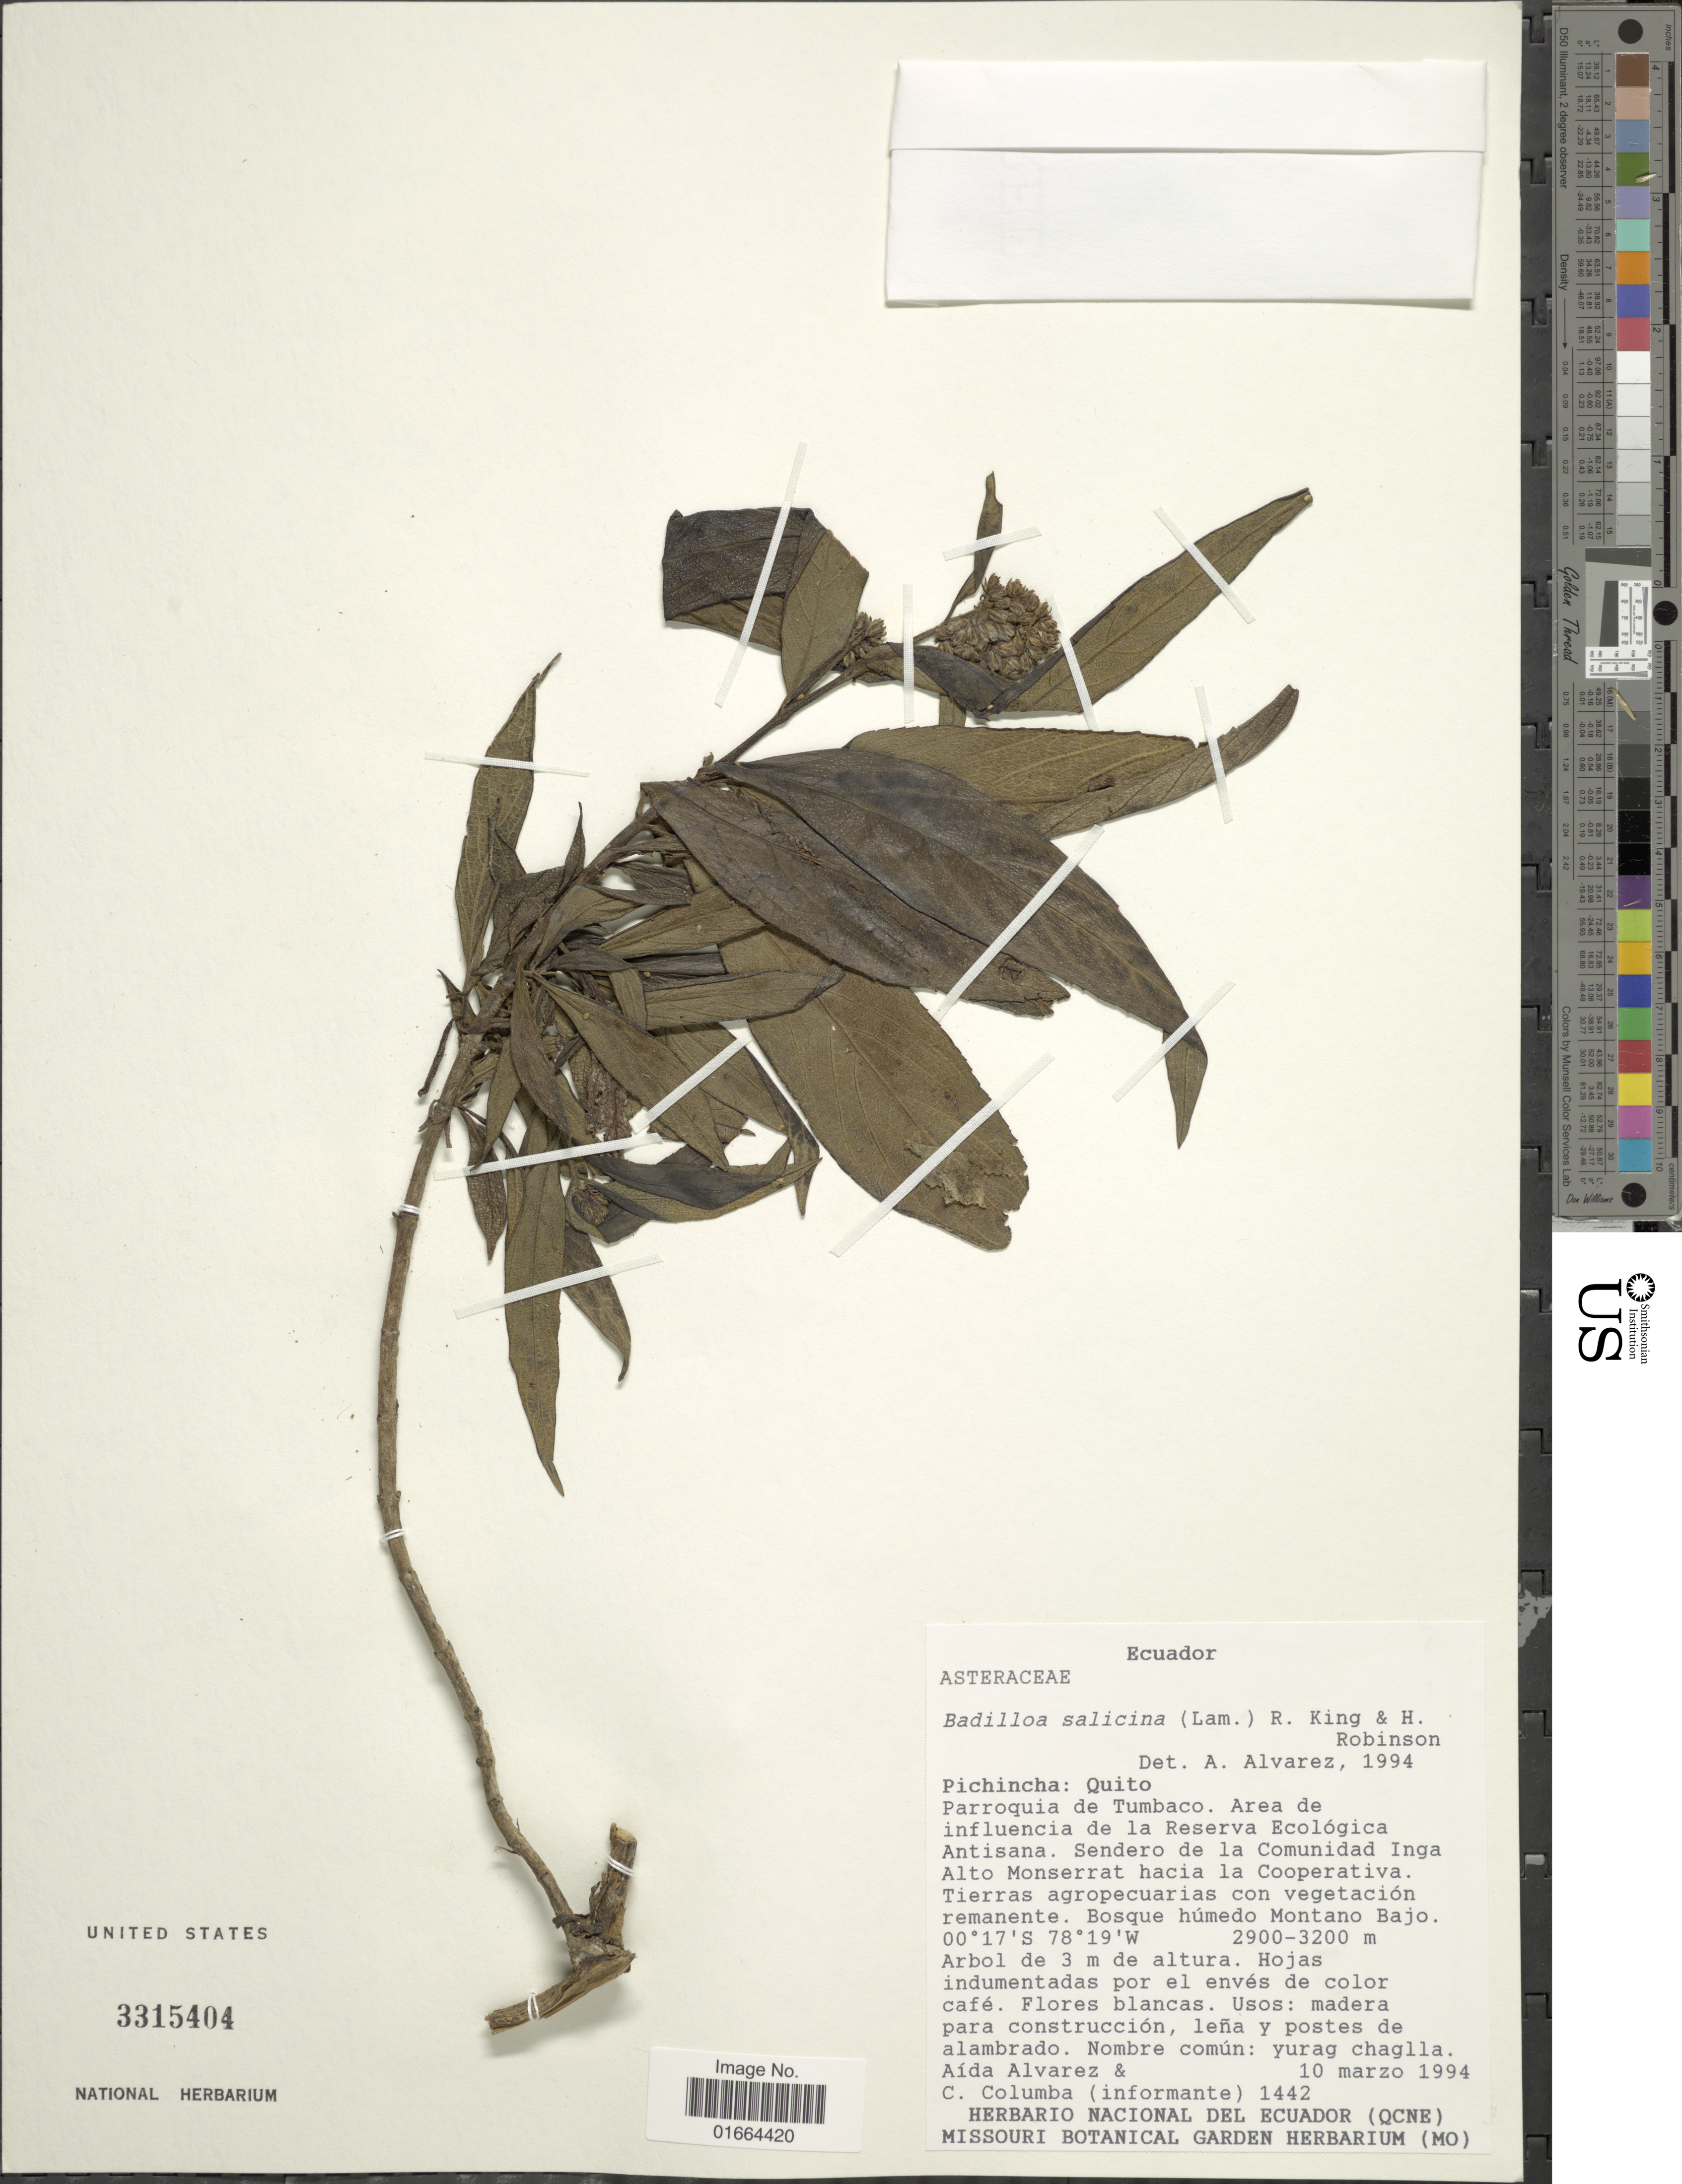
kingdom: Plantae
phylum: Tracheophyta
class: Magnoliopsida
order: Asterales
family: Asteraceae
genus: Badilloa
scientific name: Badilloa salicina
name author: (Lam.) R.M. King & H. Rob.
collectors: A. Alvarez & C. Columba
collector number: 1442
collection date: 1994-03-10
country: Ecuador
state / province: Pichincha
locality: Pichincha: Quito, Parroquia de Tumbaco, Area de influencia de la Reserva Ecologica Antisana, Sendero de la Comunidad Inga Alto Monserrat hacia la Cooperativa, Tierras agropecuarias con vegetation remanente, Bosque humedo Montano Bajo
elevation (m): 2900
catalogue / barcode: US 3315404